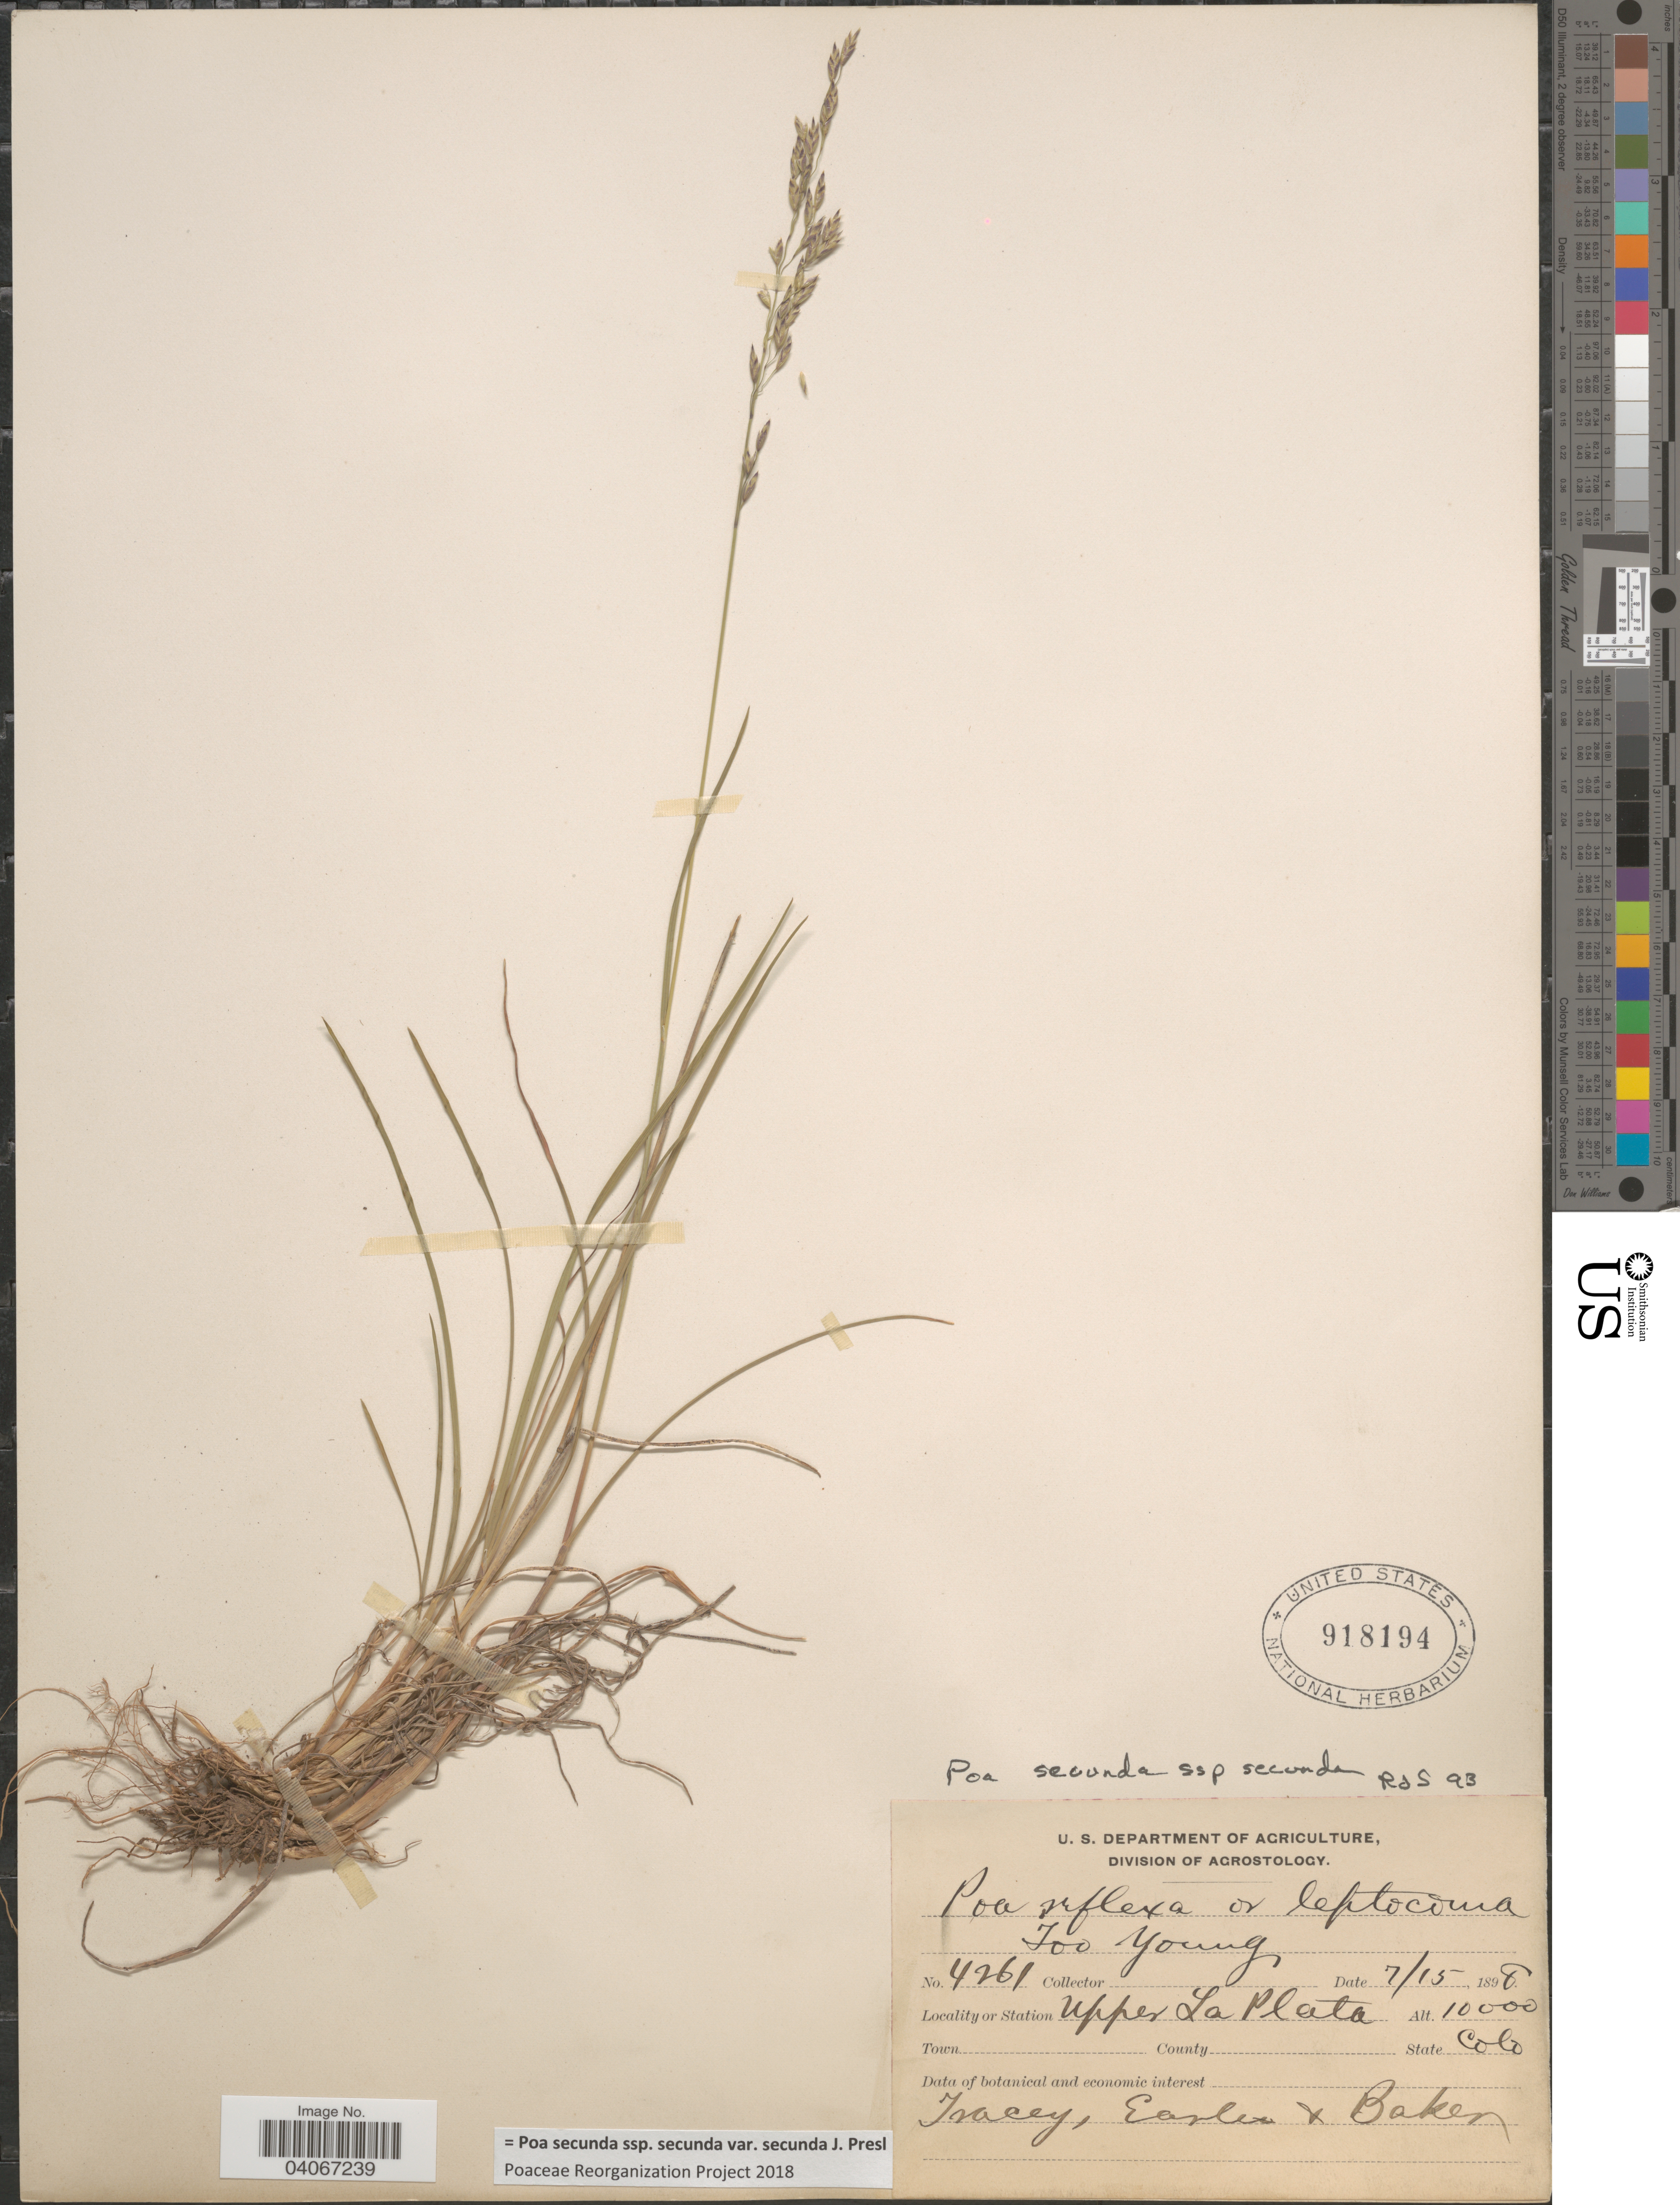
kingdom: Plantae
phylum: Tracheophyta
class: Liliopsida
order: Poales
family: Poaceae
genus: Poa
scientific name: Poa secunda subsp. secunda var. secunda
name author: J. Presl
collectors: Tracey, -. Earle & -- Baker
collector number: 4261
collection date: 1898-07-15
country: United States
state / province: Colorado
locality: Upper La Plata.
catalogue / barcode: US 918194